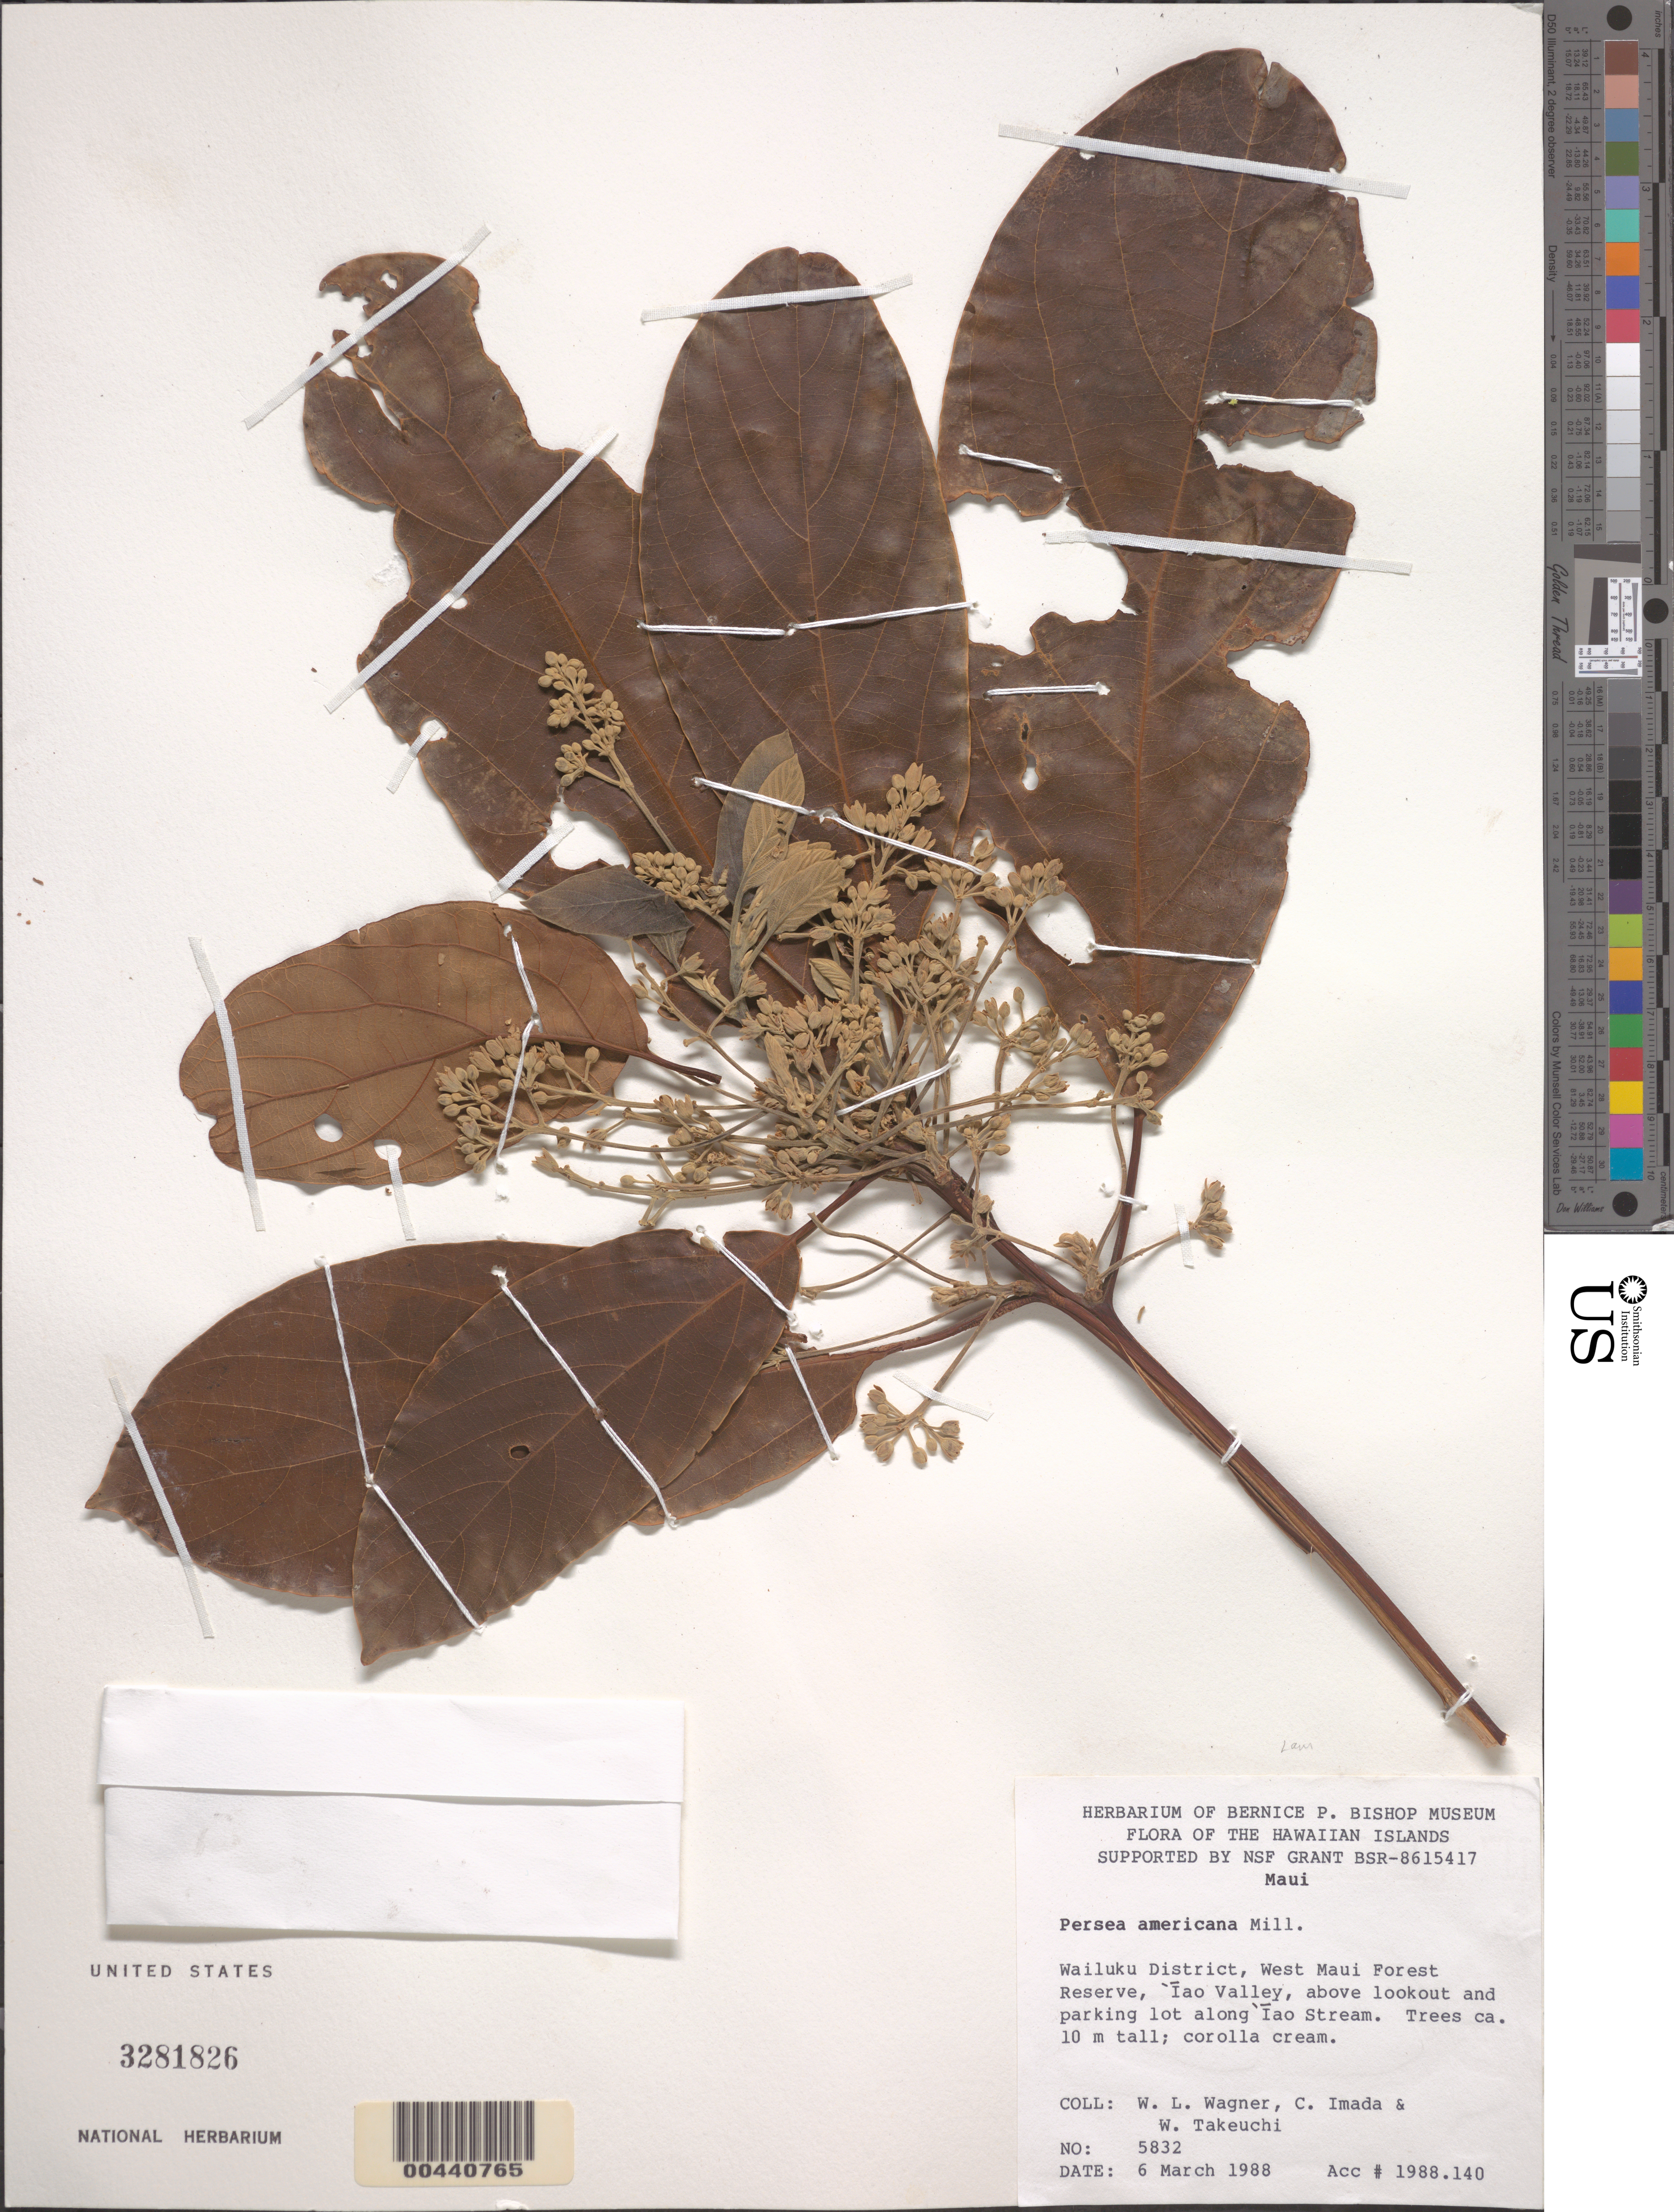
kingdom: Plantae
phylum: Tracheophyta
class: Magnoliopsida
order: Laurales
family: Lauraceae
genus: Persea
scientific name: Persea americana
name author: Mill.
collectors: W. L. Wagner, C. Imada & W. N. Takeuchi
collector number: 5832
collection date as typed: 6 Mar 1988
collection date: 1988-03-06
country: United States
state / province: Hawaii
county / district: Maui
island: Maui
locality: Wailuku District, West Maui Forest Reserve, 'Iao Valley, above lookout and parking lot along 'Iao Stream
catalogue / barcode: US 3281826